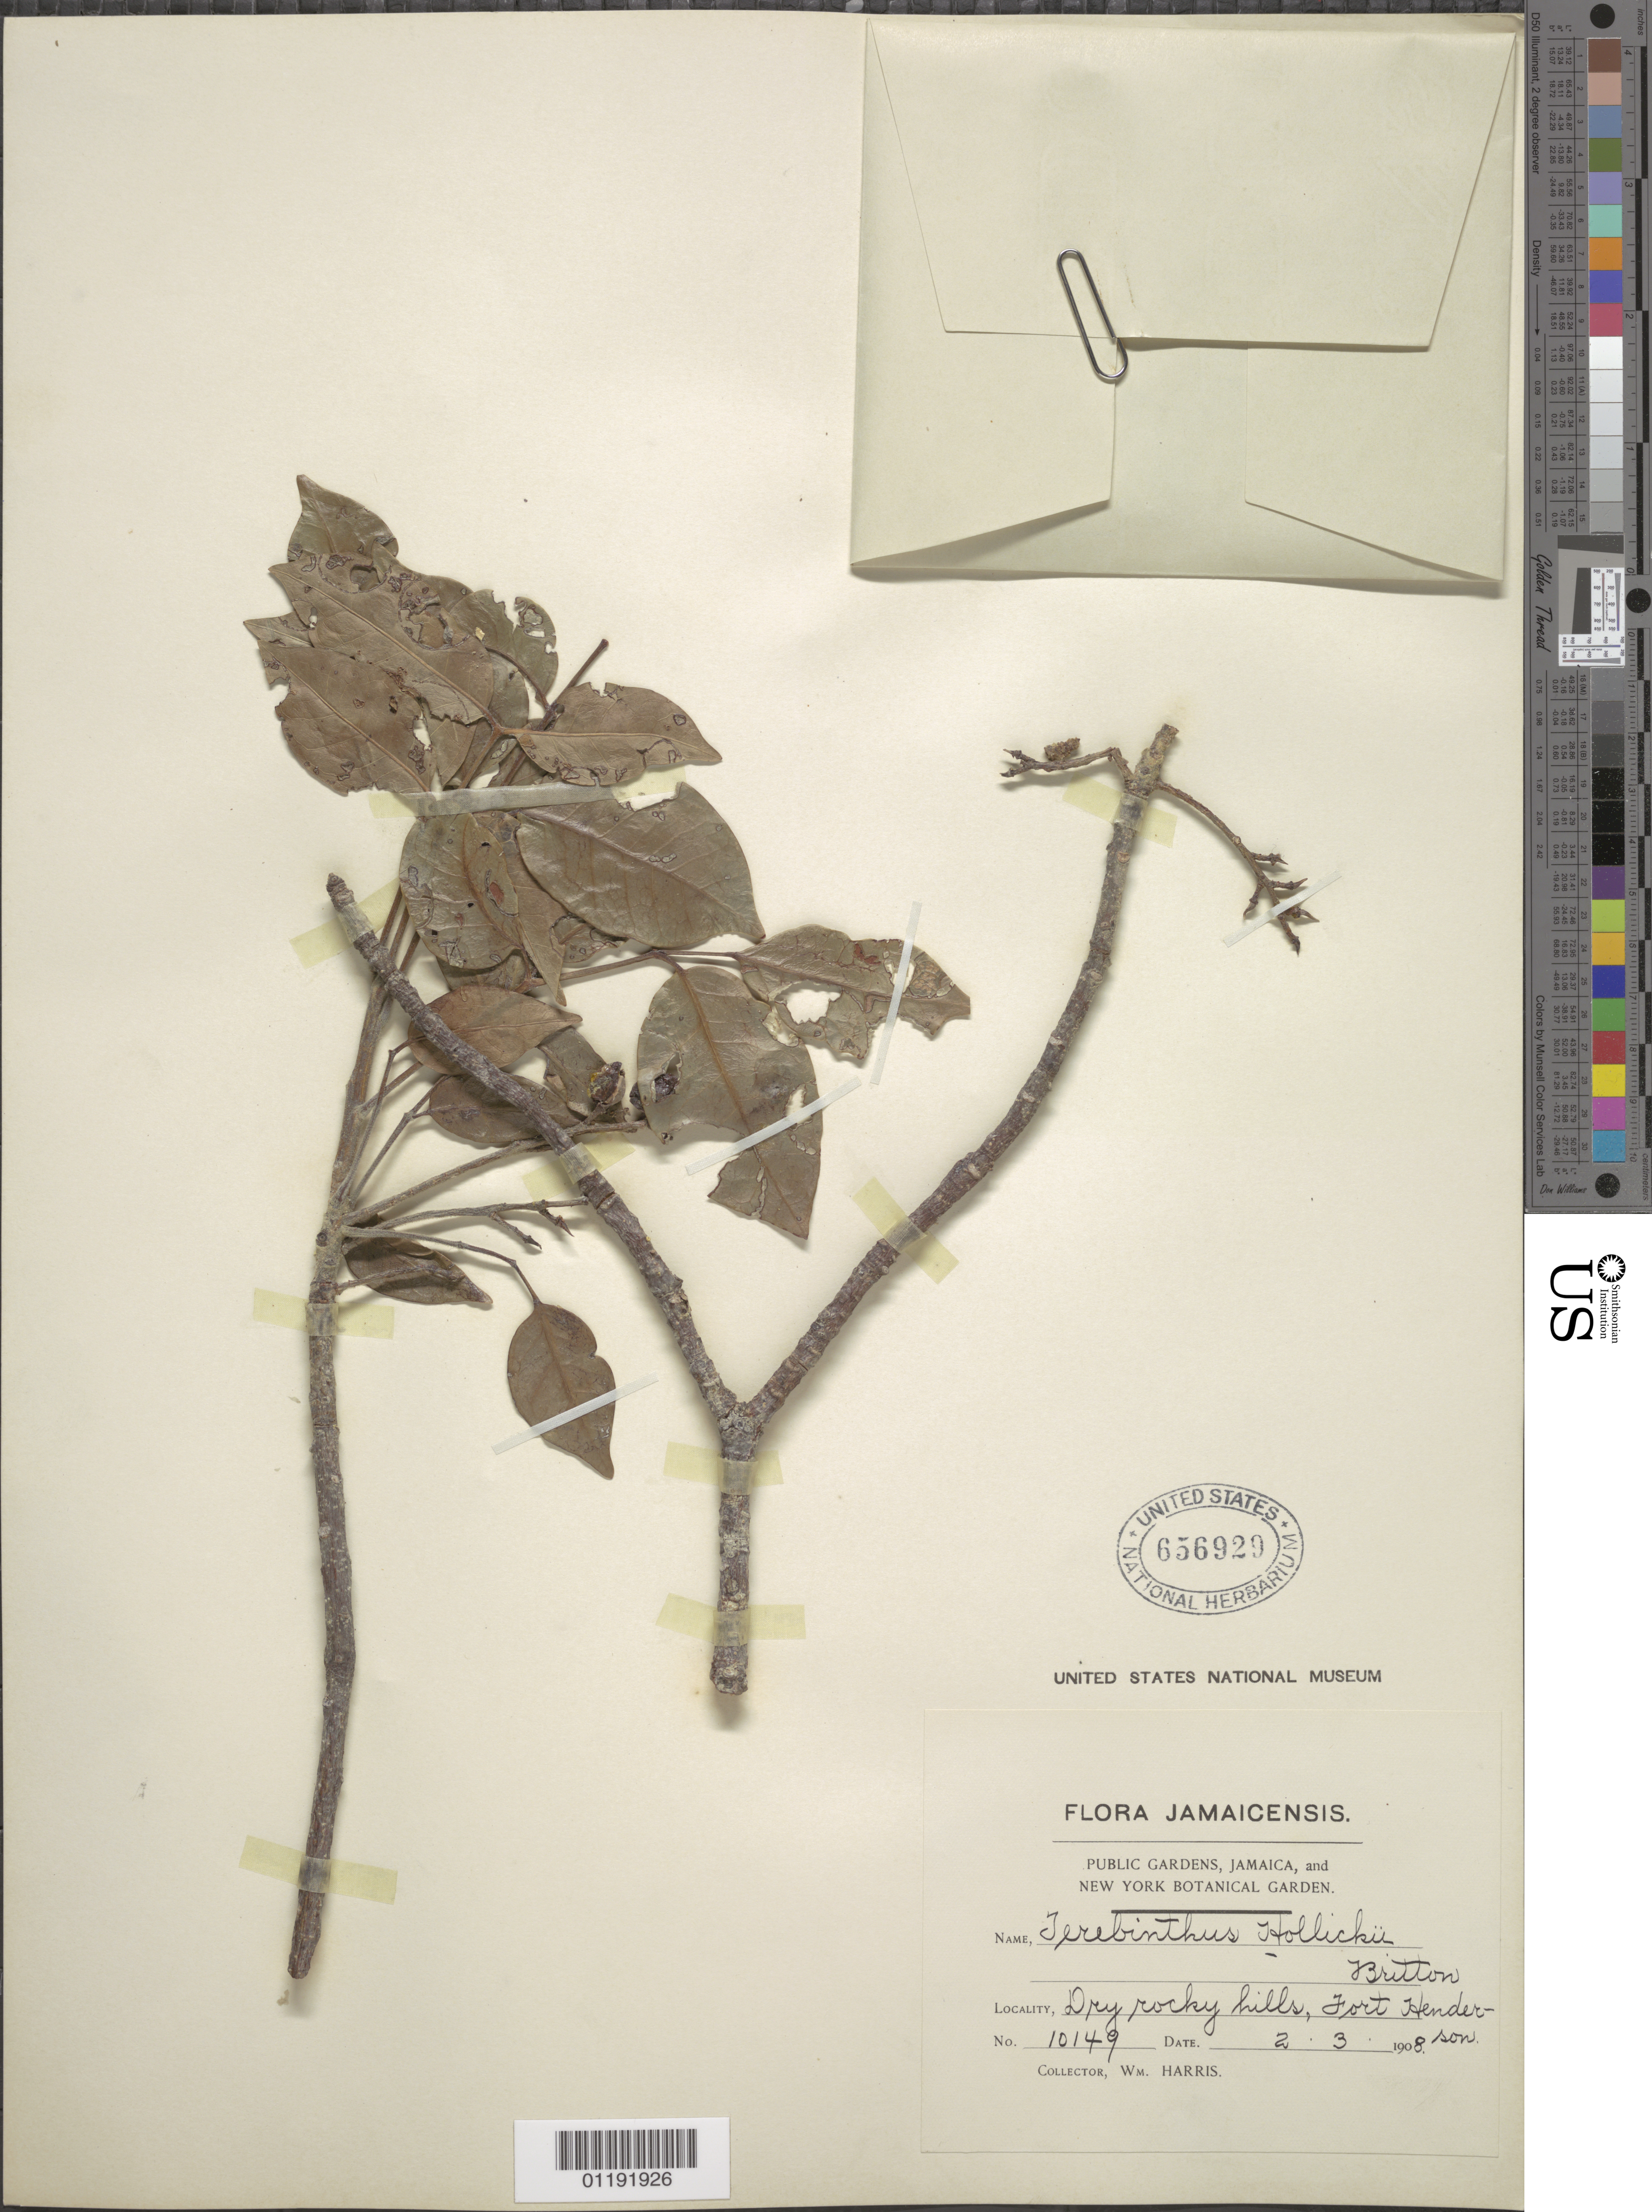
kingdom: Plantae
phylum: Tracheophyta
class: Magnoliopsida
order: Sapindales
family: Burseraceae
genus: Bursera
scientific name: Bursera hollickii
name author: (Britton) Fawc. & Rendle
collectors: W. Harris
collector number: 10149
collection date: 1908-02-03 or 1908-03-02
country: Jamaica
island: Jamaica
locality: Fort Henderson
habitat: Dry rocky hills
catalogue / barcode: US 656920